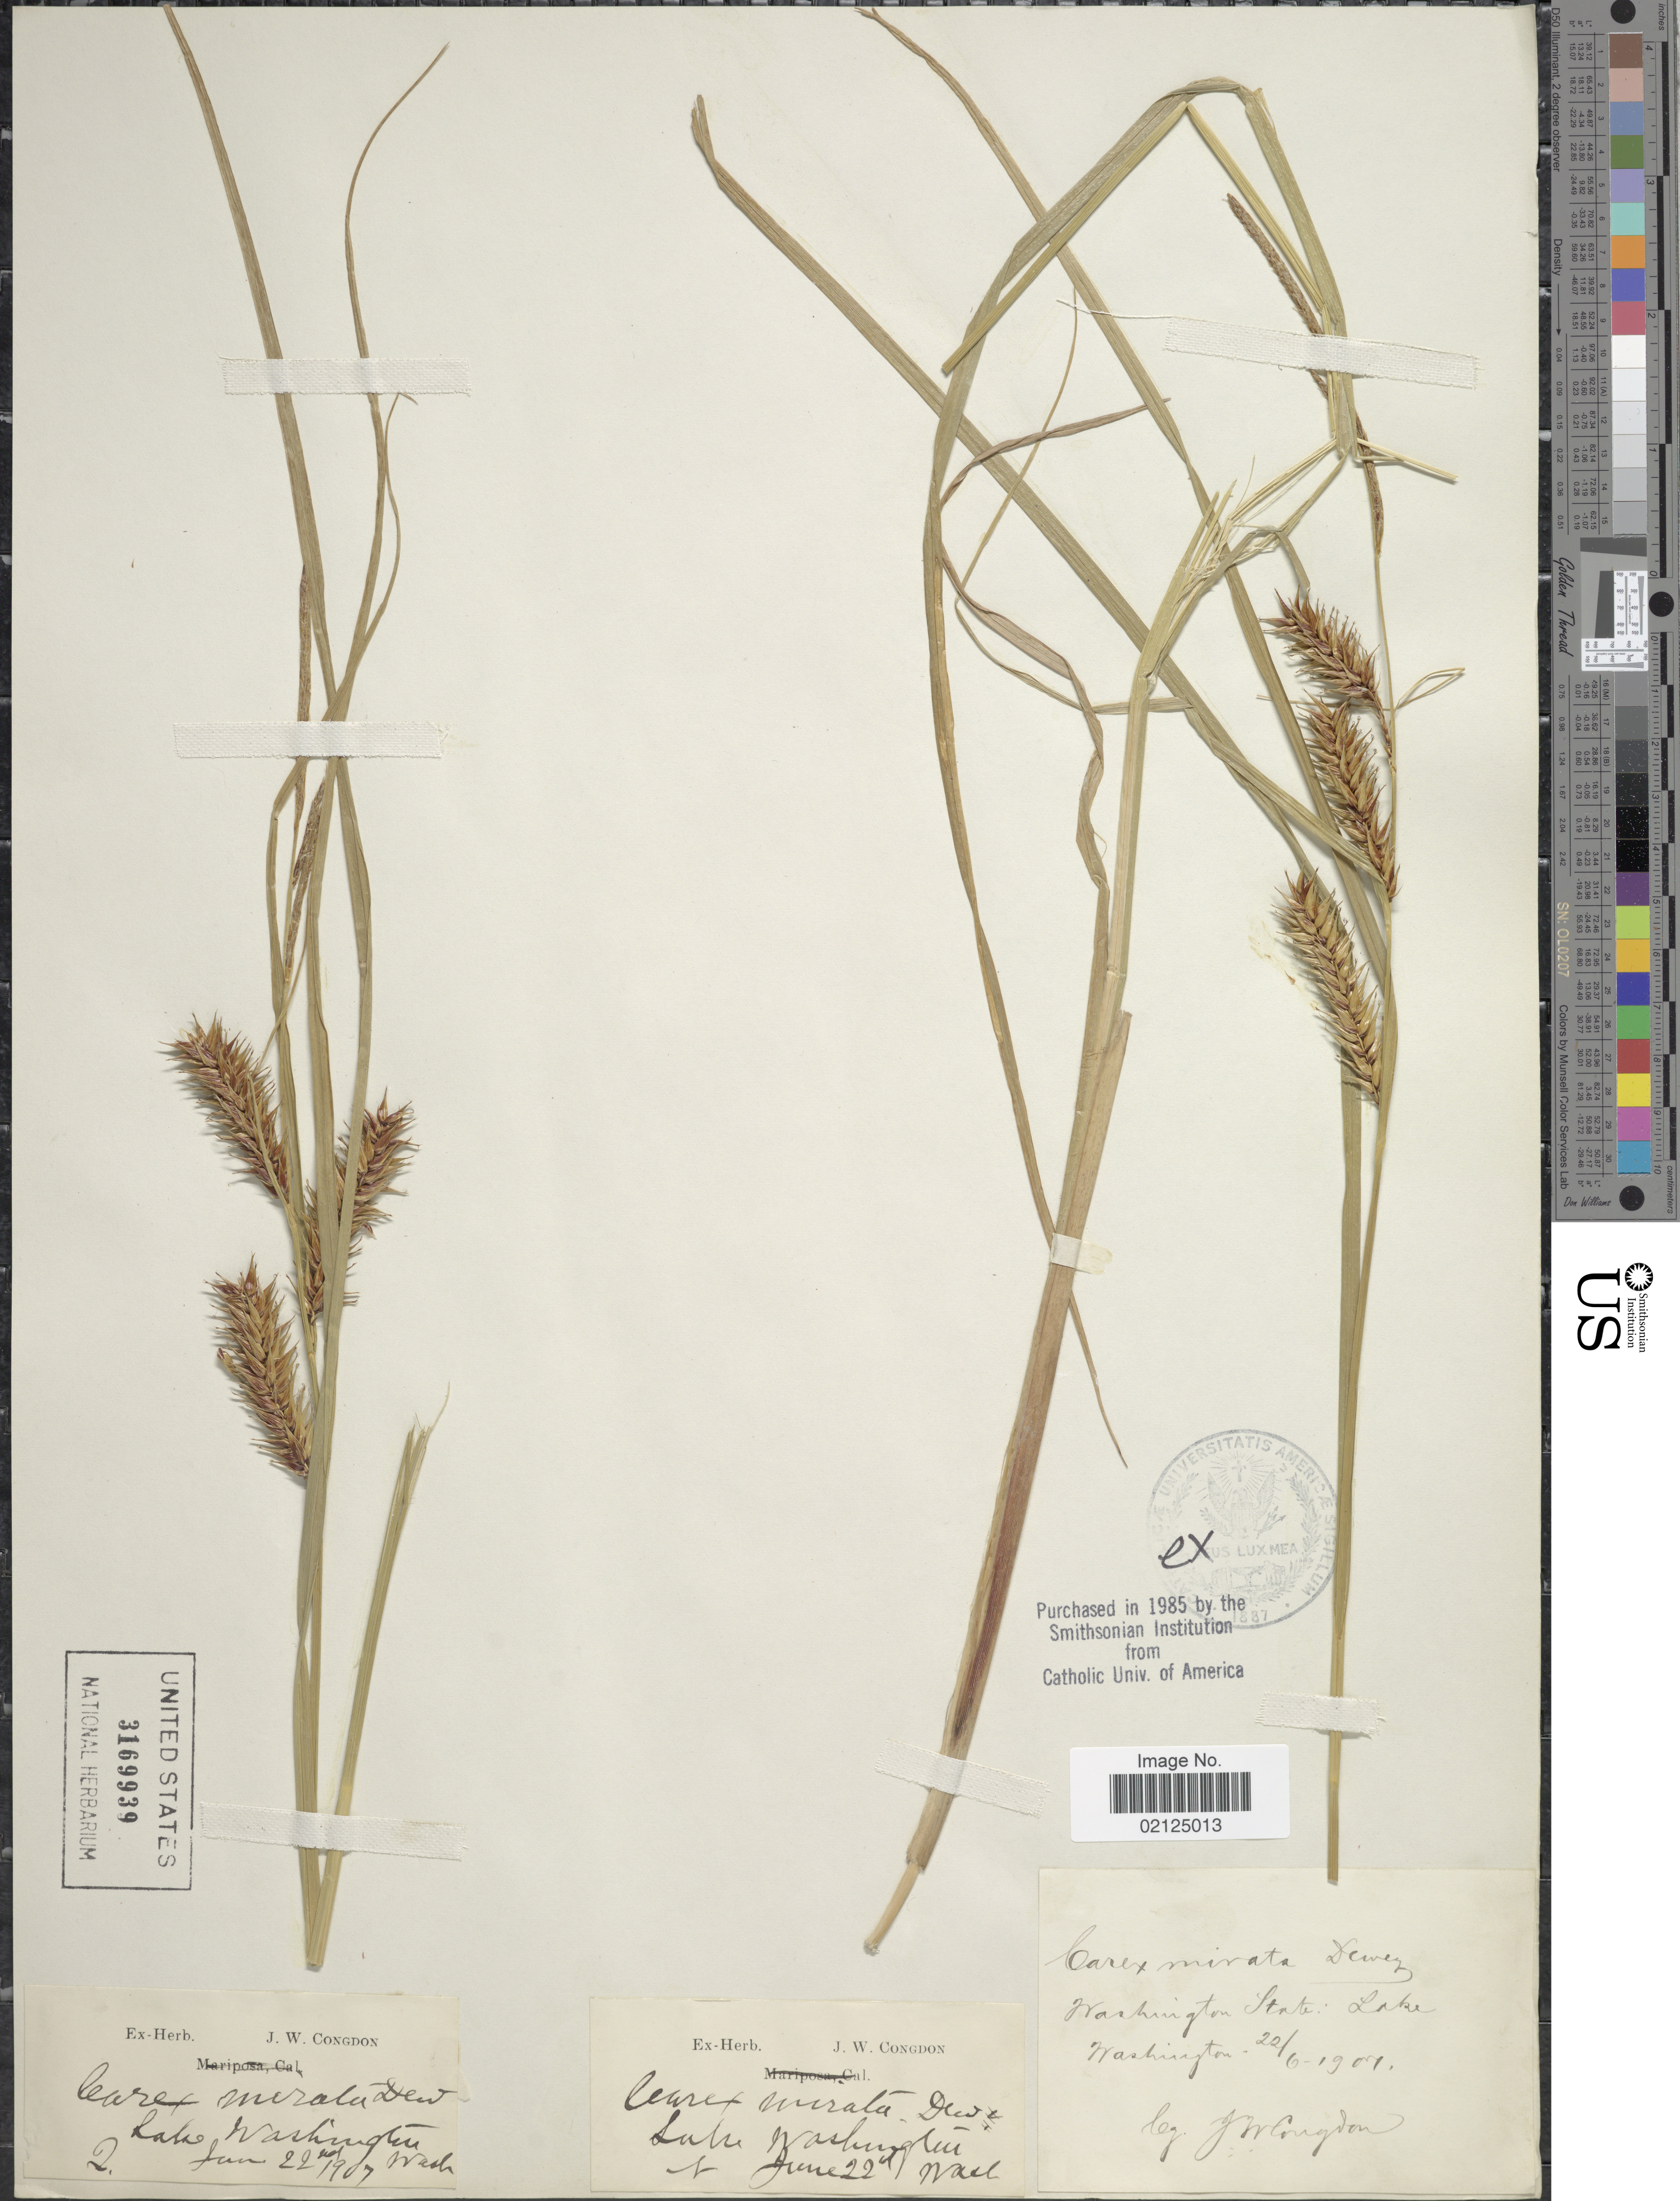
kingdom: Plantae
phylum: Tracheophyta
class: Liliopsida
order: Poales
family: Cyperaceae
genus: Carex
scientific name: Carex exsiccata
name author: L.H. Bailey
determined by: Strong, Mark T., (BOT), Smithsonian Institution - National Museum of Natural History (UNITED STATES)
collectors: J. W. Congdon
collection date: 1907-06-22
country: United States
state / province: Washington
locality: Washington State Lake Washington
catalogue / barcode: US 3169939